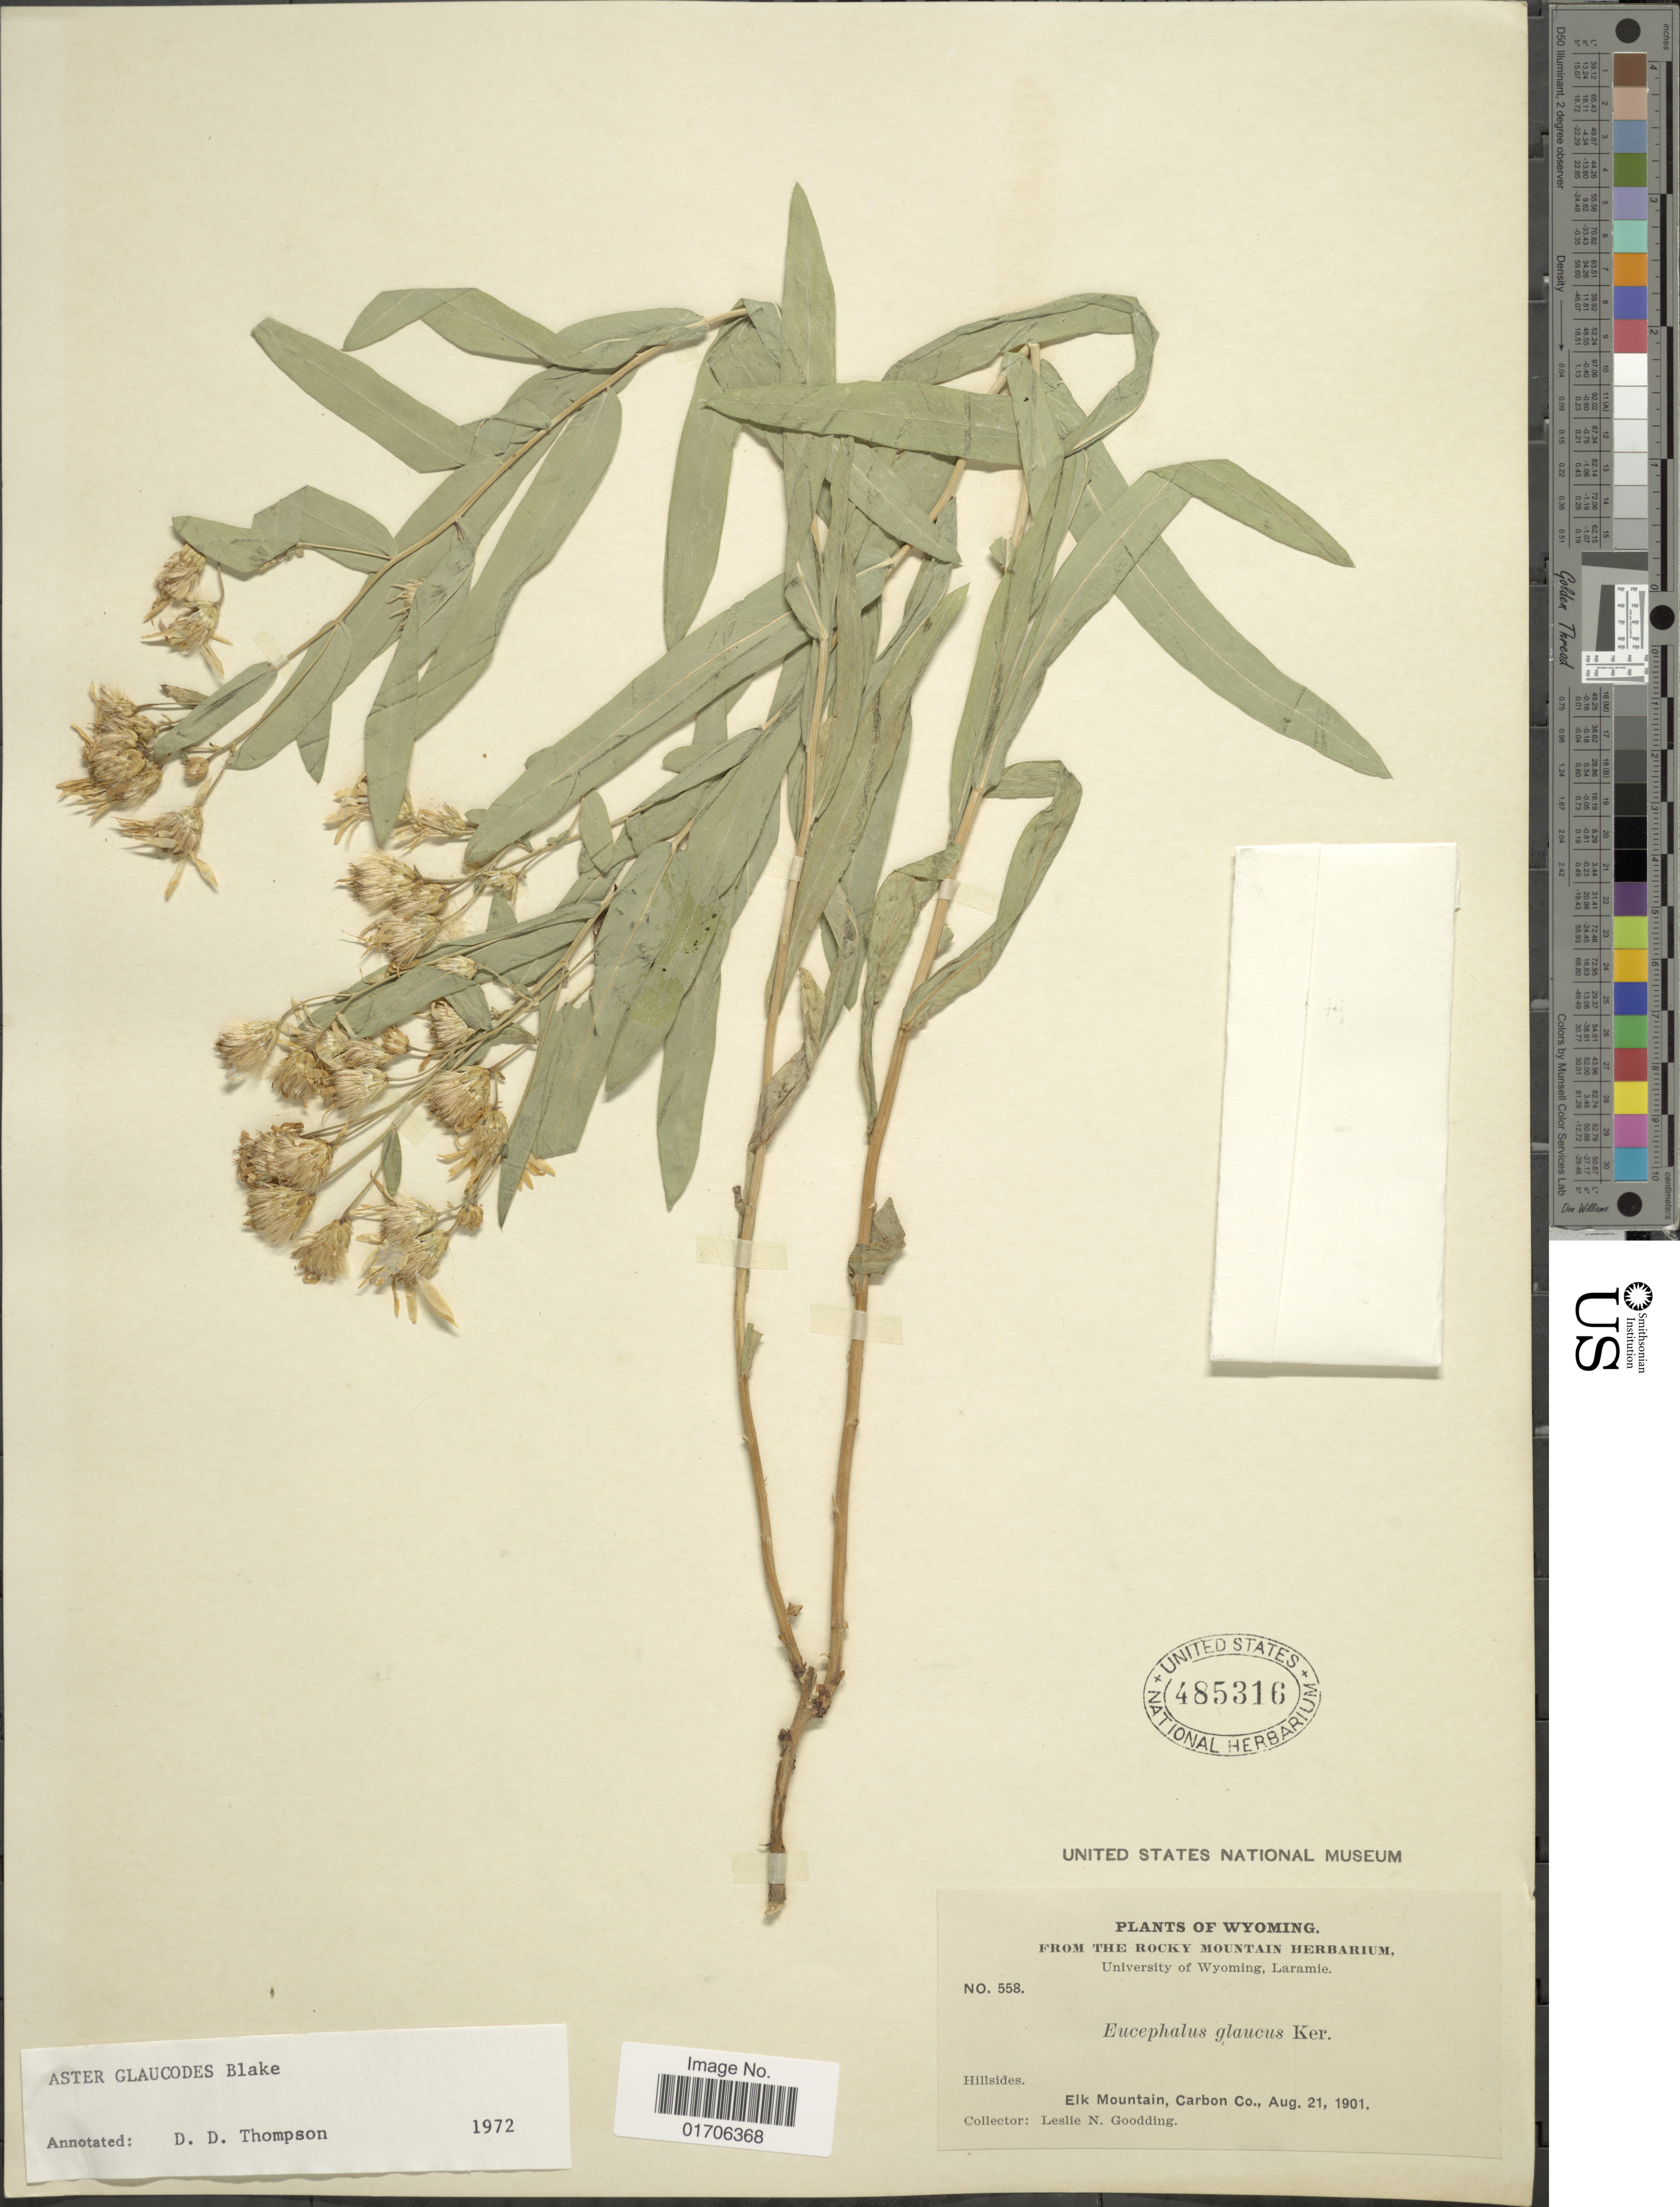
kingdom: Plantae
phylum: Tracheophyta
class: Magnoliopsida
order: Asterales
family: Asteraceae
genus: Eurybia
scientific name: Eurybia glauca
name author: (Nutt.) G.L. Nesom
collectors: L. N. Goodding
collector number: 558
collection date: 1901-08-21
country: United States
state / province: Wyoming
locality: Wyoming. Hillsides. Elk Mountain, Carbon Co.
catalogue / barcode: US 485316